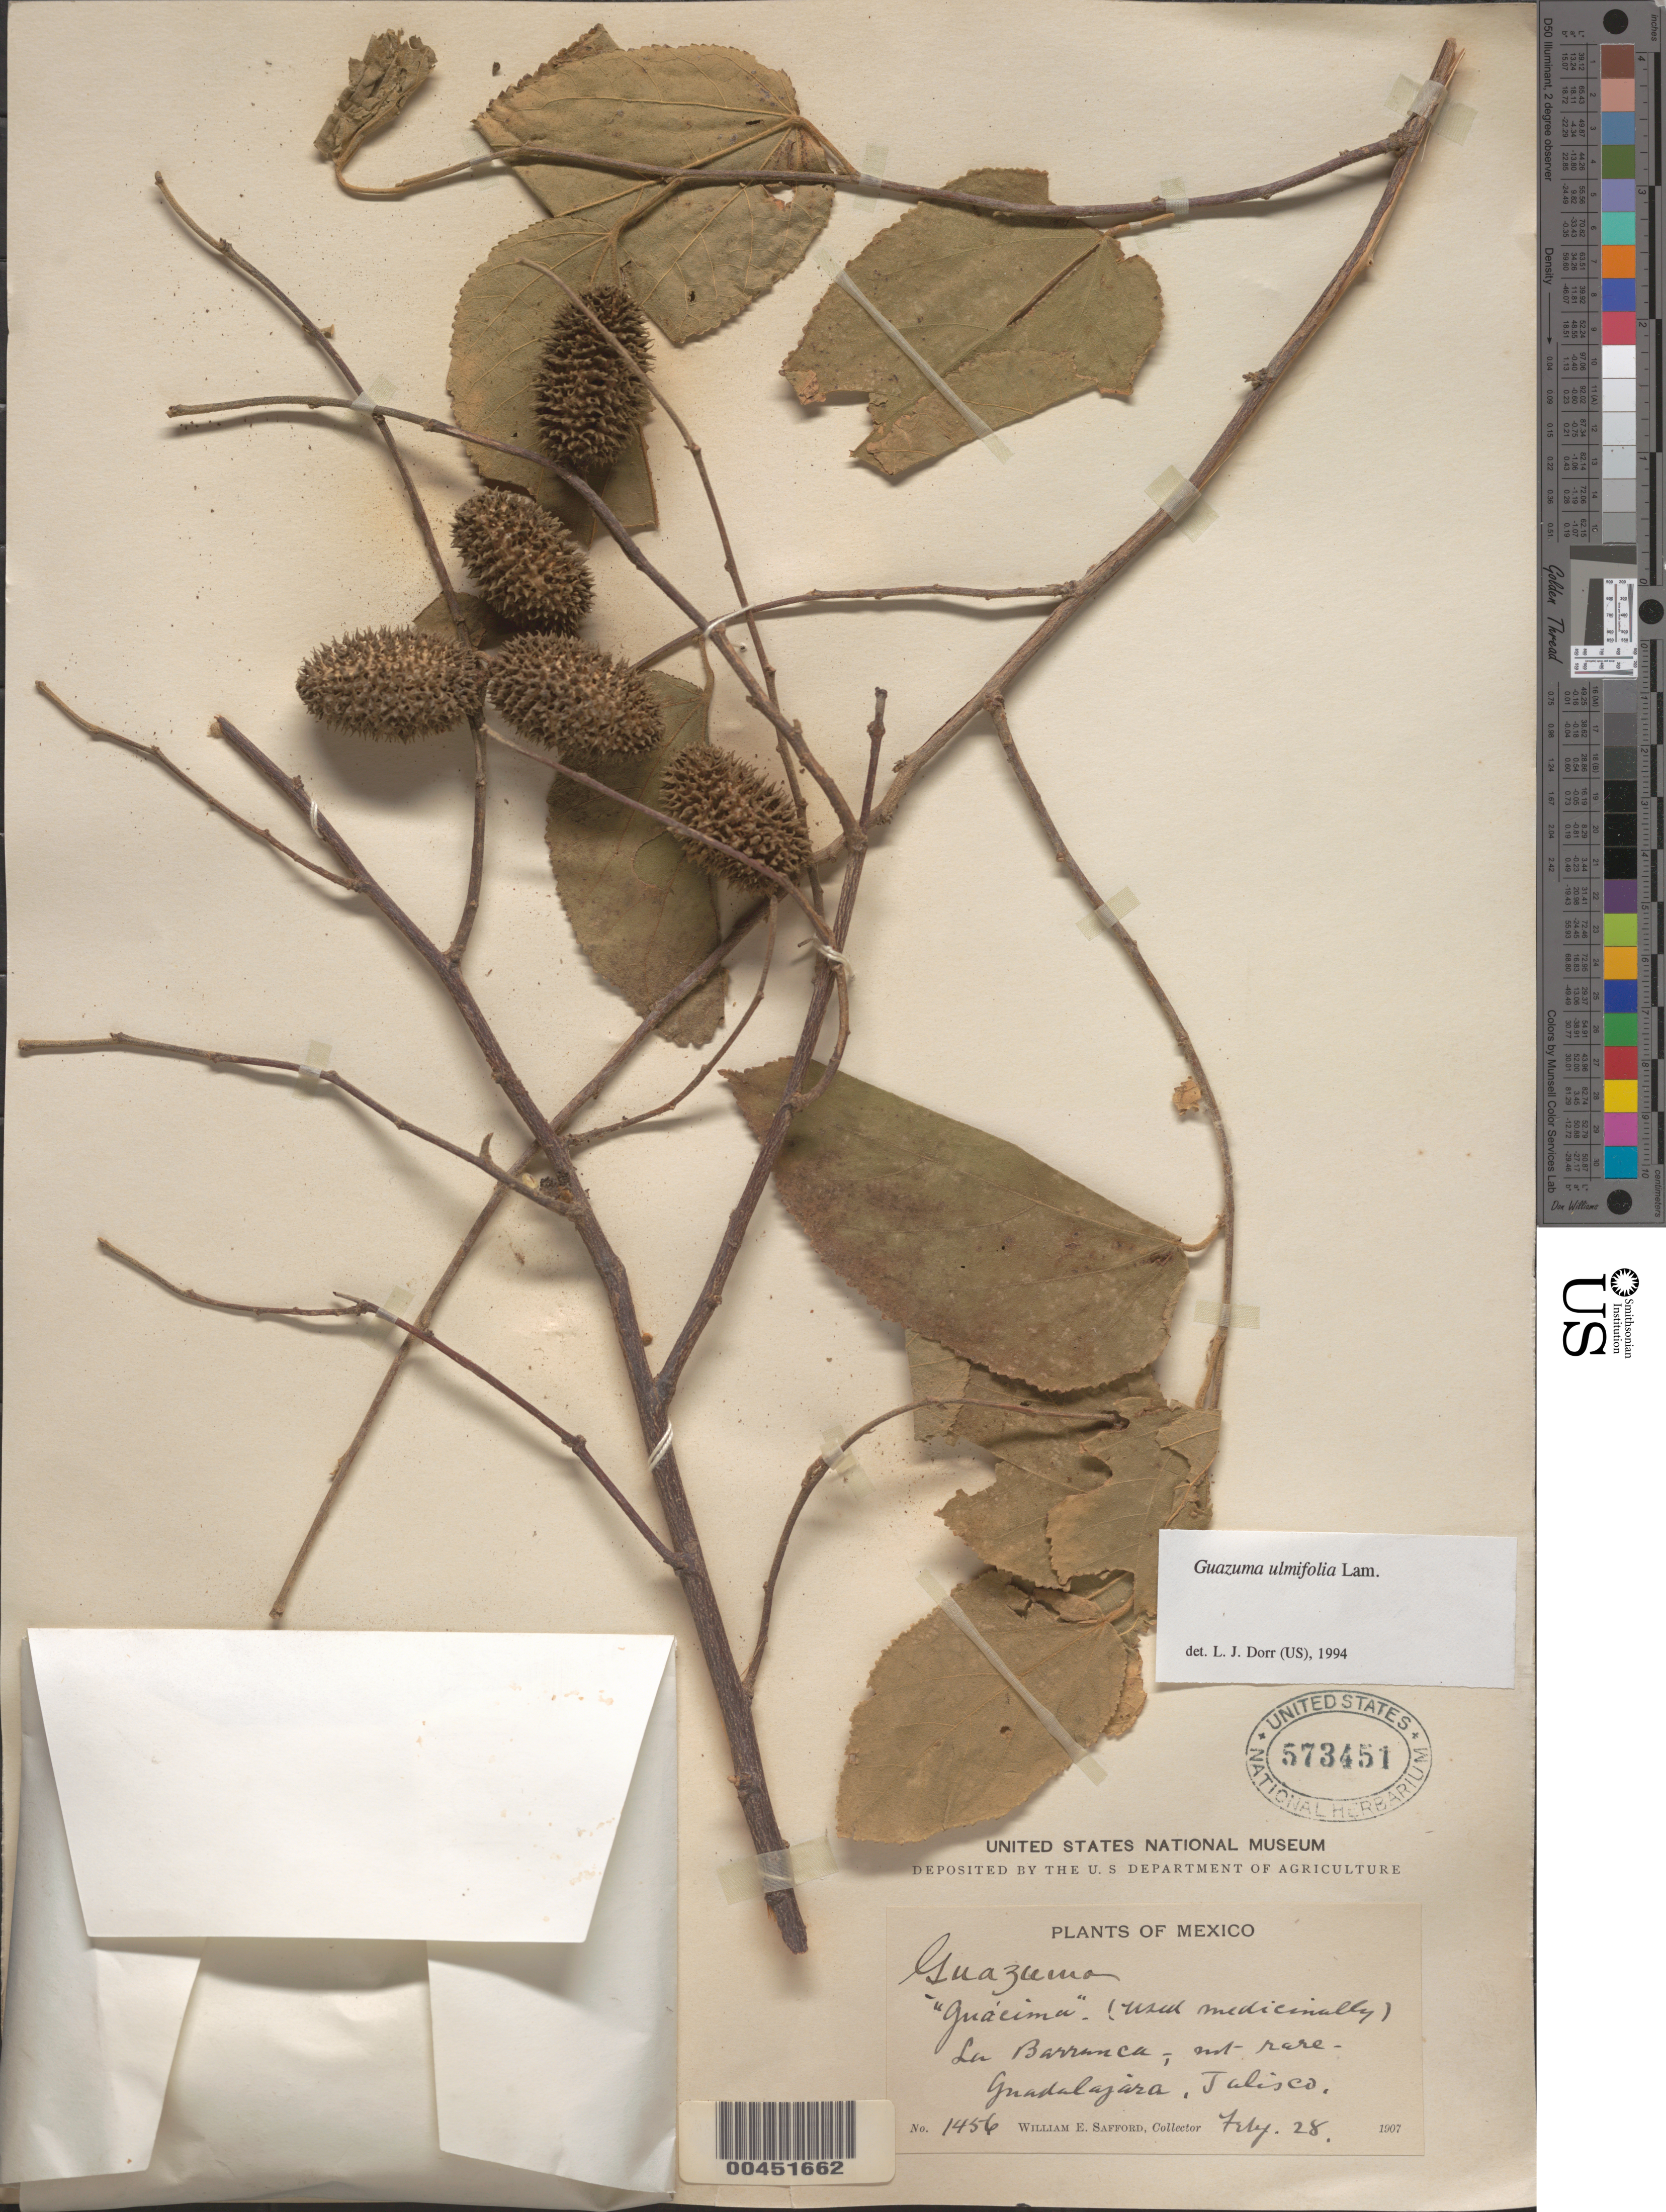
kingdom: Plantae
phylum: Tracheophyta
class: Magnoliopsida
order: Malvales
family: Malvaceae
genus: Guazuma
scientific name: Guazuma ulmifolia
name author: Lam.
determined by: Dorr, L. J., (BOT), Smithsonian Institution - National Museum of Natural History (UNITED STATES)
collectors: W. E. Safford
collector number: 1456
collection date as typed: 28 Feb 1907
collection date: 1907-02-28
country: Mexico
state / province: Jalisco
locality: Guadalajara, La Barranca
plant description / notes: Common name: Guácima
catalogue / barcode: US 573451